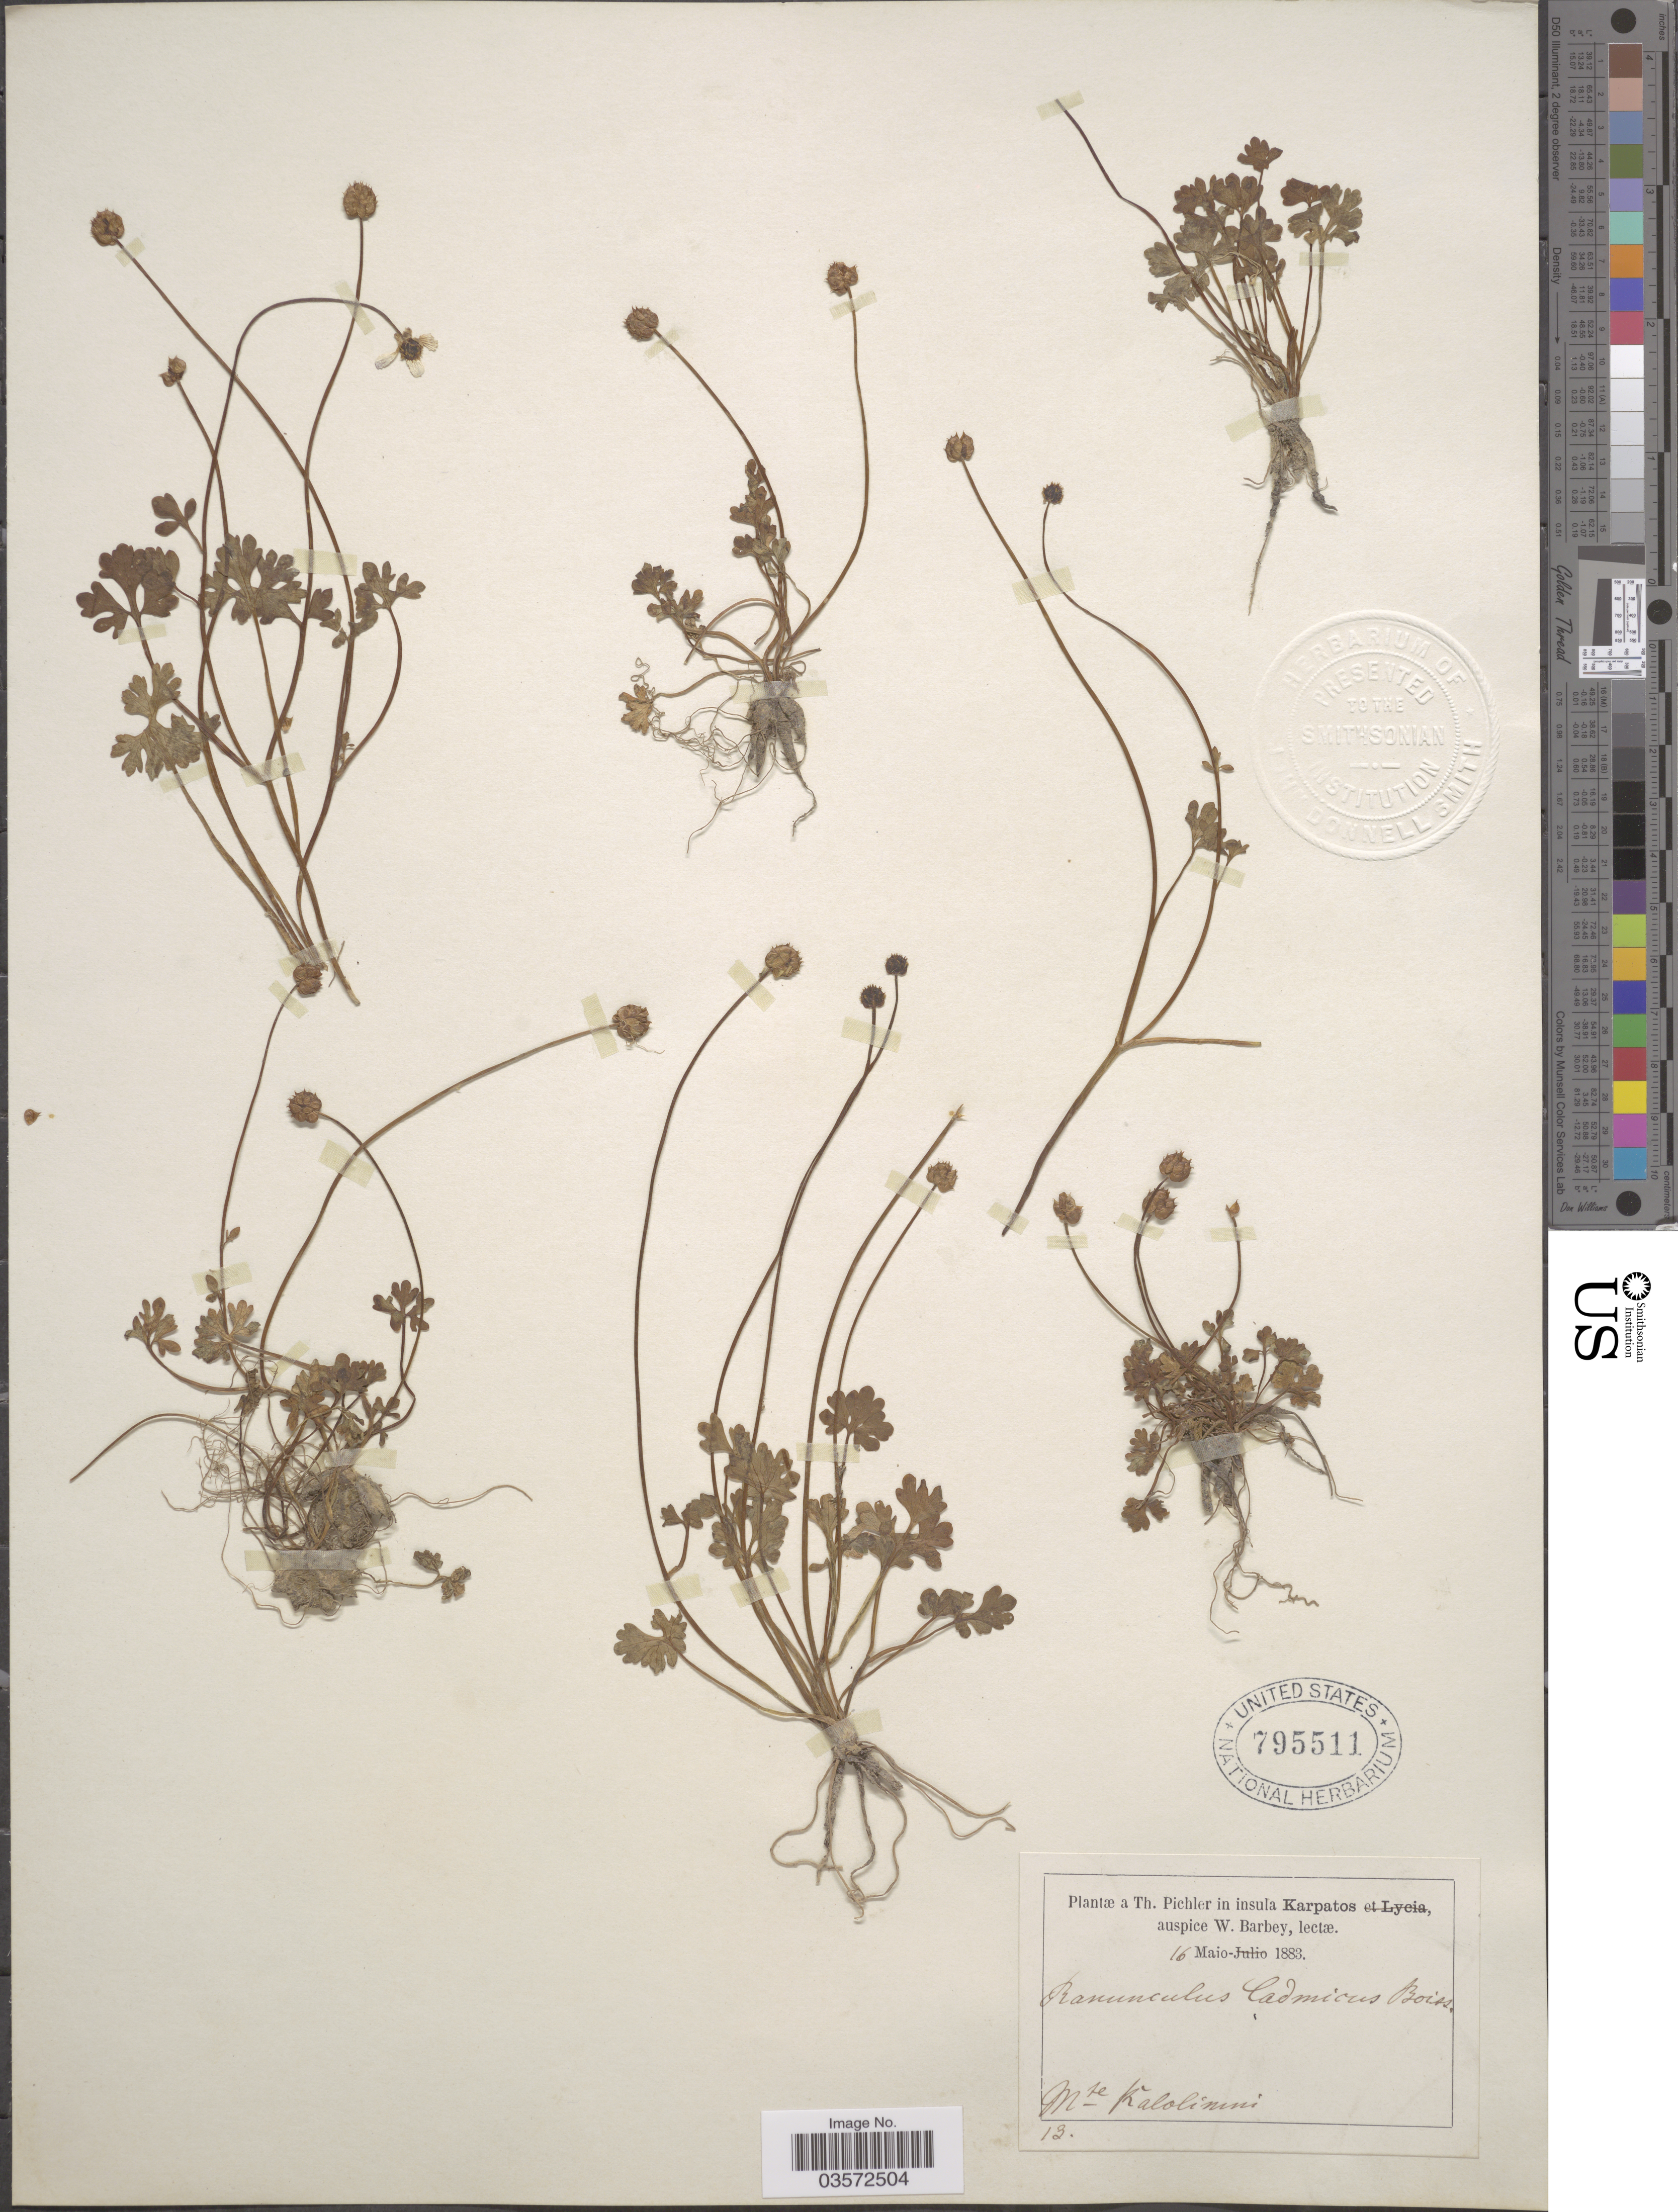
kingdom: Plantae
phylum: Tracheophyta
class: Magnoliopsida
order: Ranunculales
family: Ranunculaceae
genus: Ranunculus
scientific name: Ranunculus cadmicus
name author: Boiss.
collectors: T. Pichler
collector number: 13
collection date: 1883-05-16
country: Greece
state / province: South Aegean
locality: In insula Karpatos, Mte Kalolimni.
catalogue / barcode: US 795511